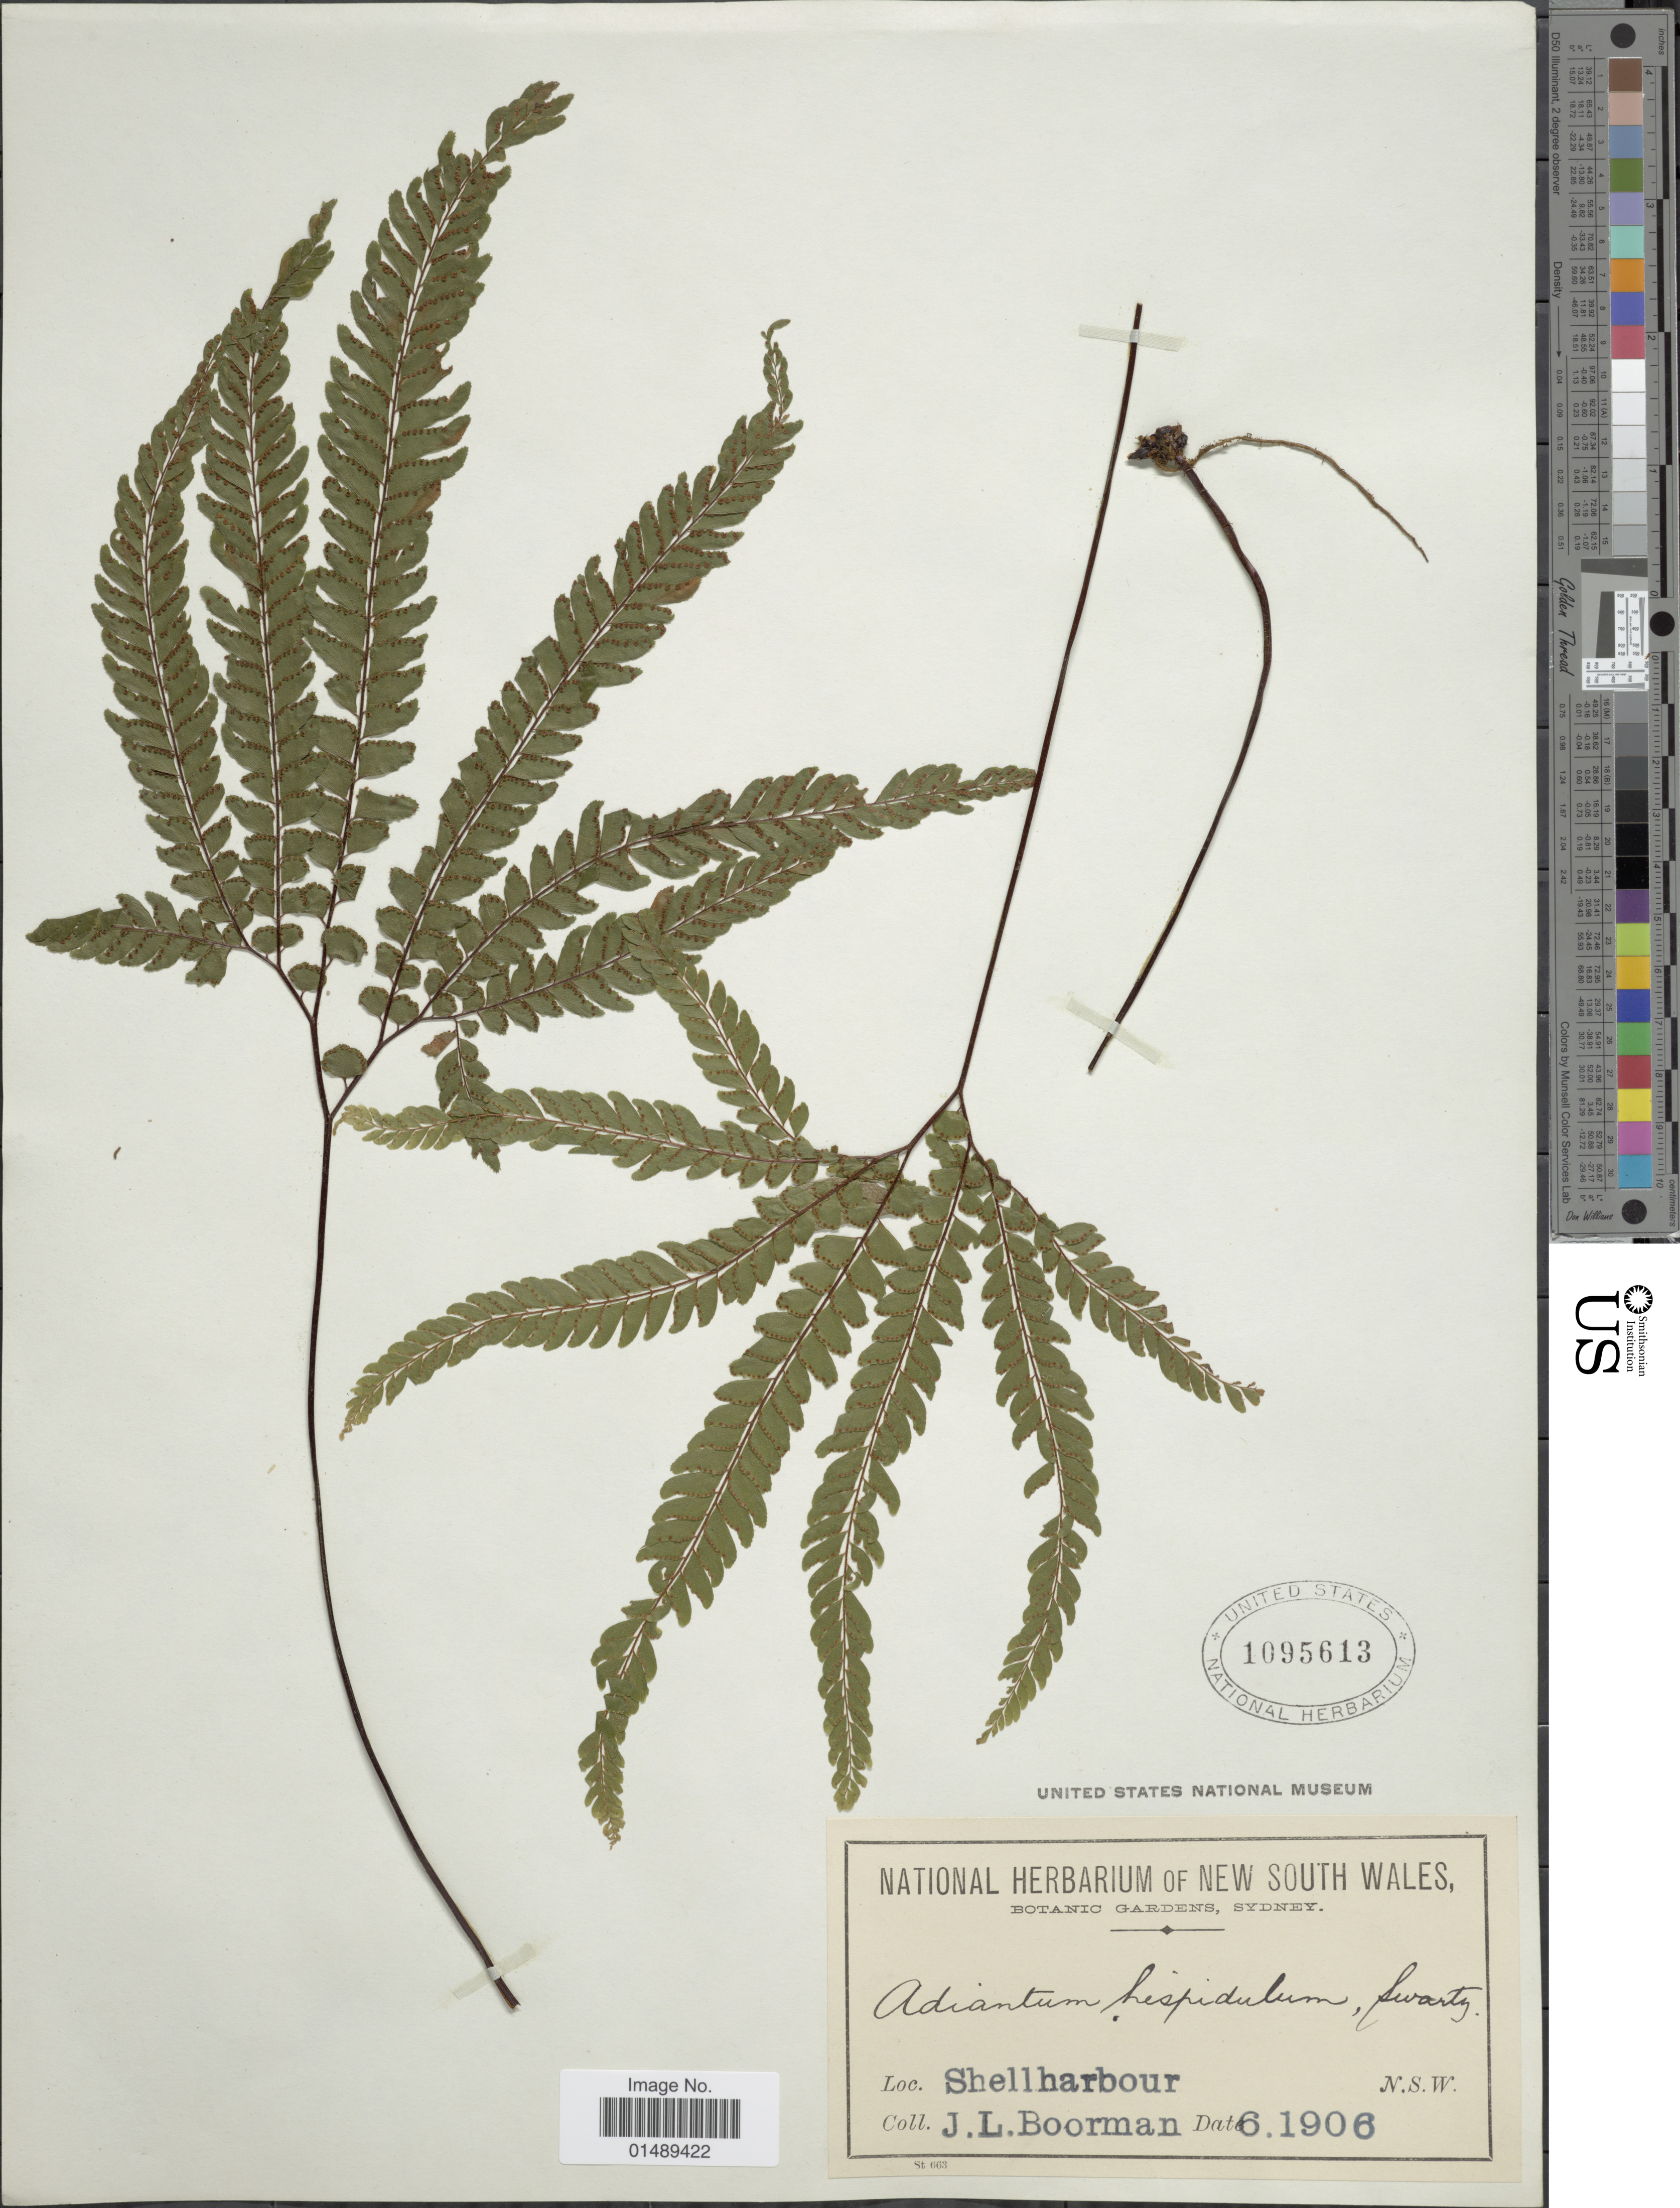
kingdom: Plantae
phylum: Tracheophyta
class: Polypodiopsida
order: Polypodiales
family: Pteridaceae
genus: Adiantum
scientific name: Adiantum hispidulum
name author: Sw.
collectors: J. Boorman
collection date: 1906-06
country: Australia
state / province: New South Wales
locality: Shell harbour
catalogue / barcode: US 1095613